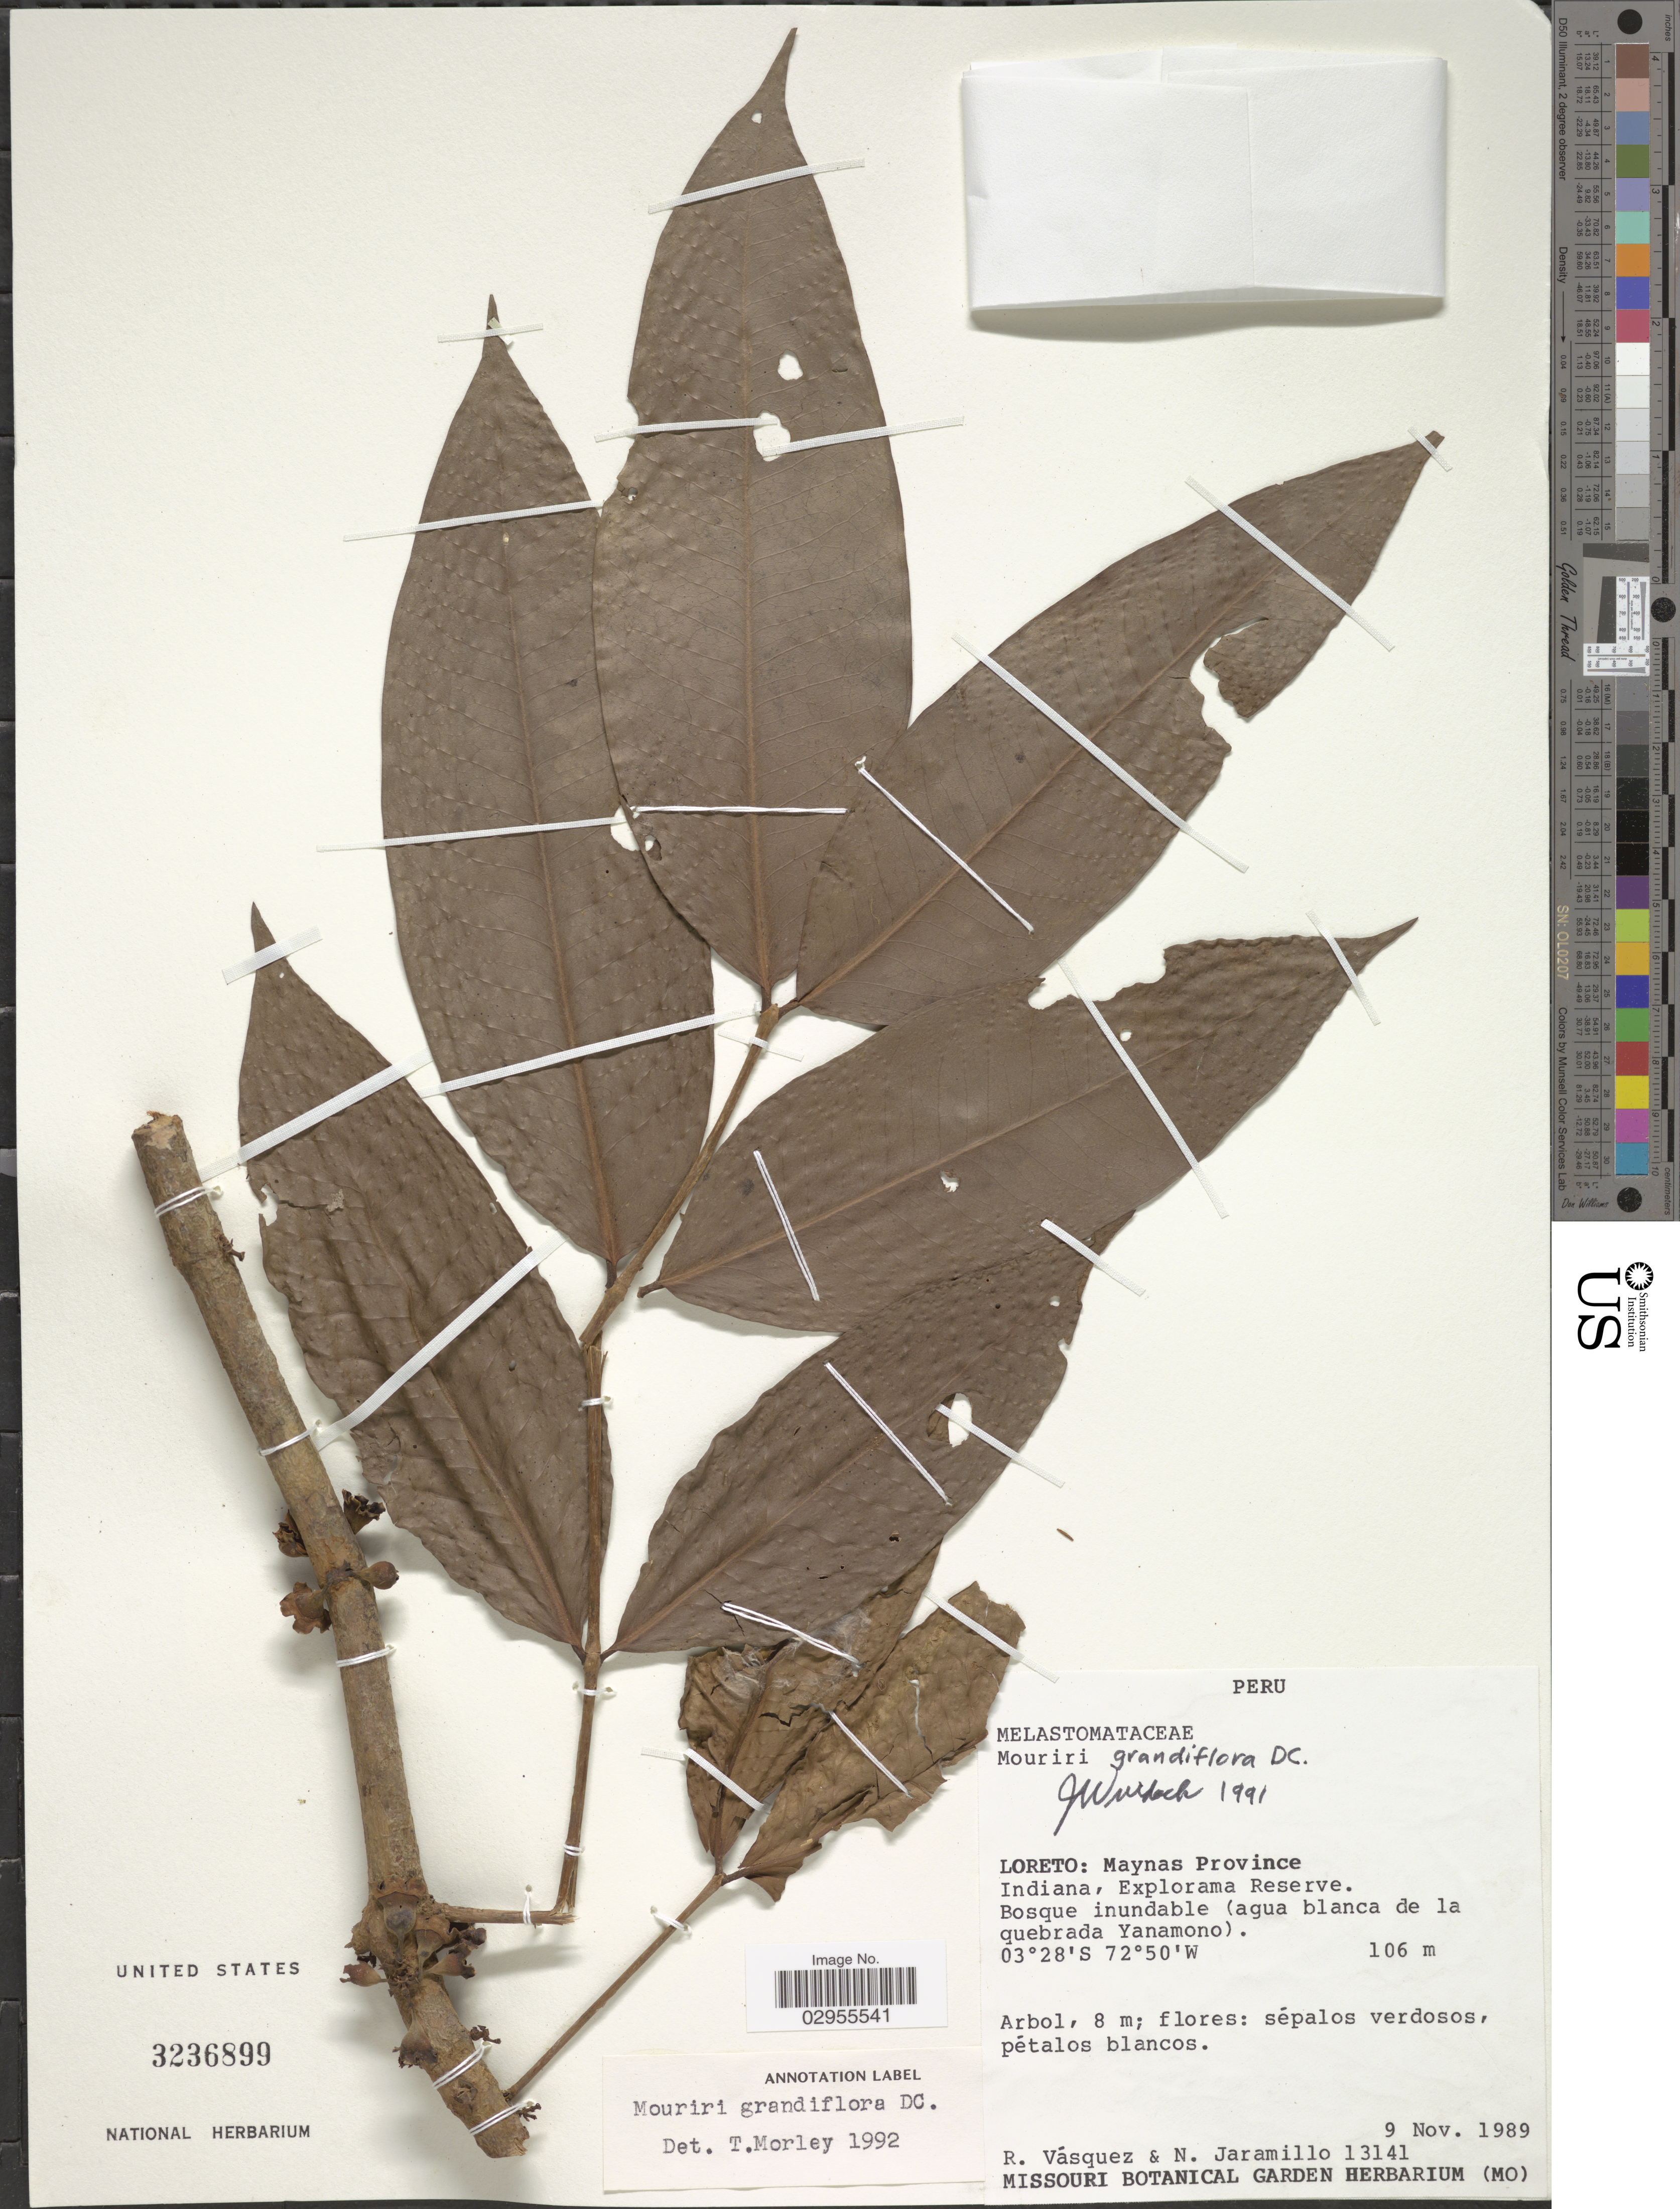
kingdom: Plantae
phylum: Tracheophyta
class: Magnoliopsida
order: Myrtales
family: Melastomataceae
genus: Mouriri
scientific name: Mouriri grandiflora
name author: DC.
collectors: R. Vásquez & N. Jaramillo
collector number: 13141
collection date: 1989-11-09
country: Peru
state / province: Loreto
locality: Loreto: Maynas Province. Indiana, Explorama Reserve. Bosque inundable (agua blanca de la quebrada Yanamono).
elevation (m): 106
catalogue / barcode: US 3236899